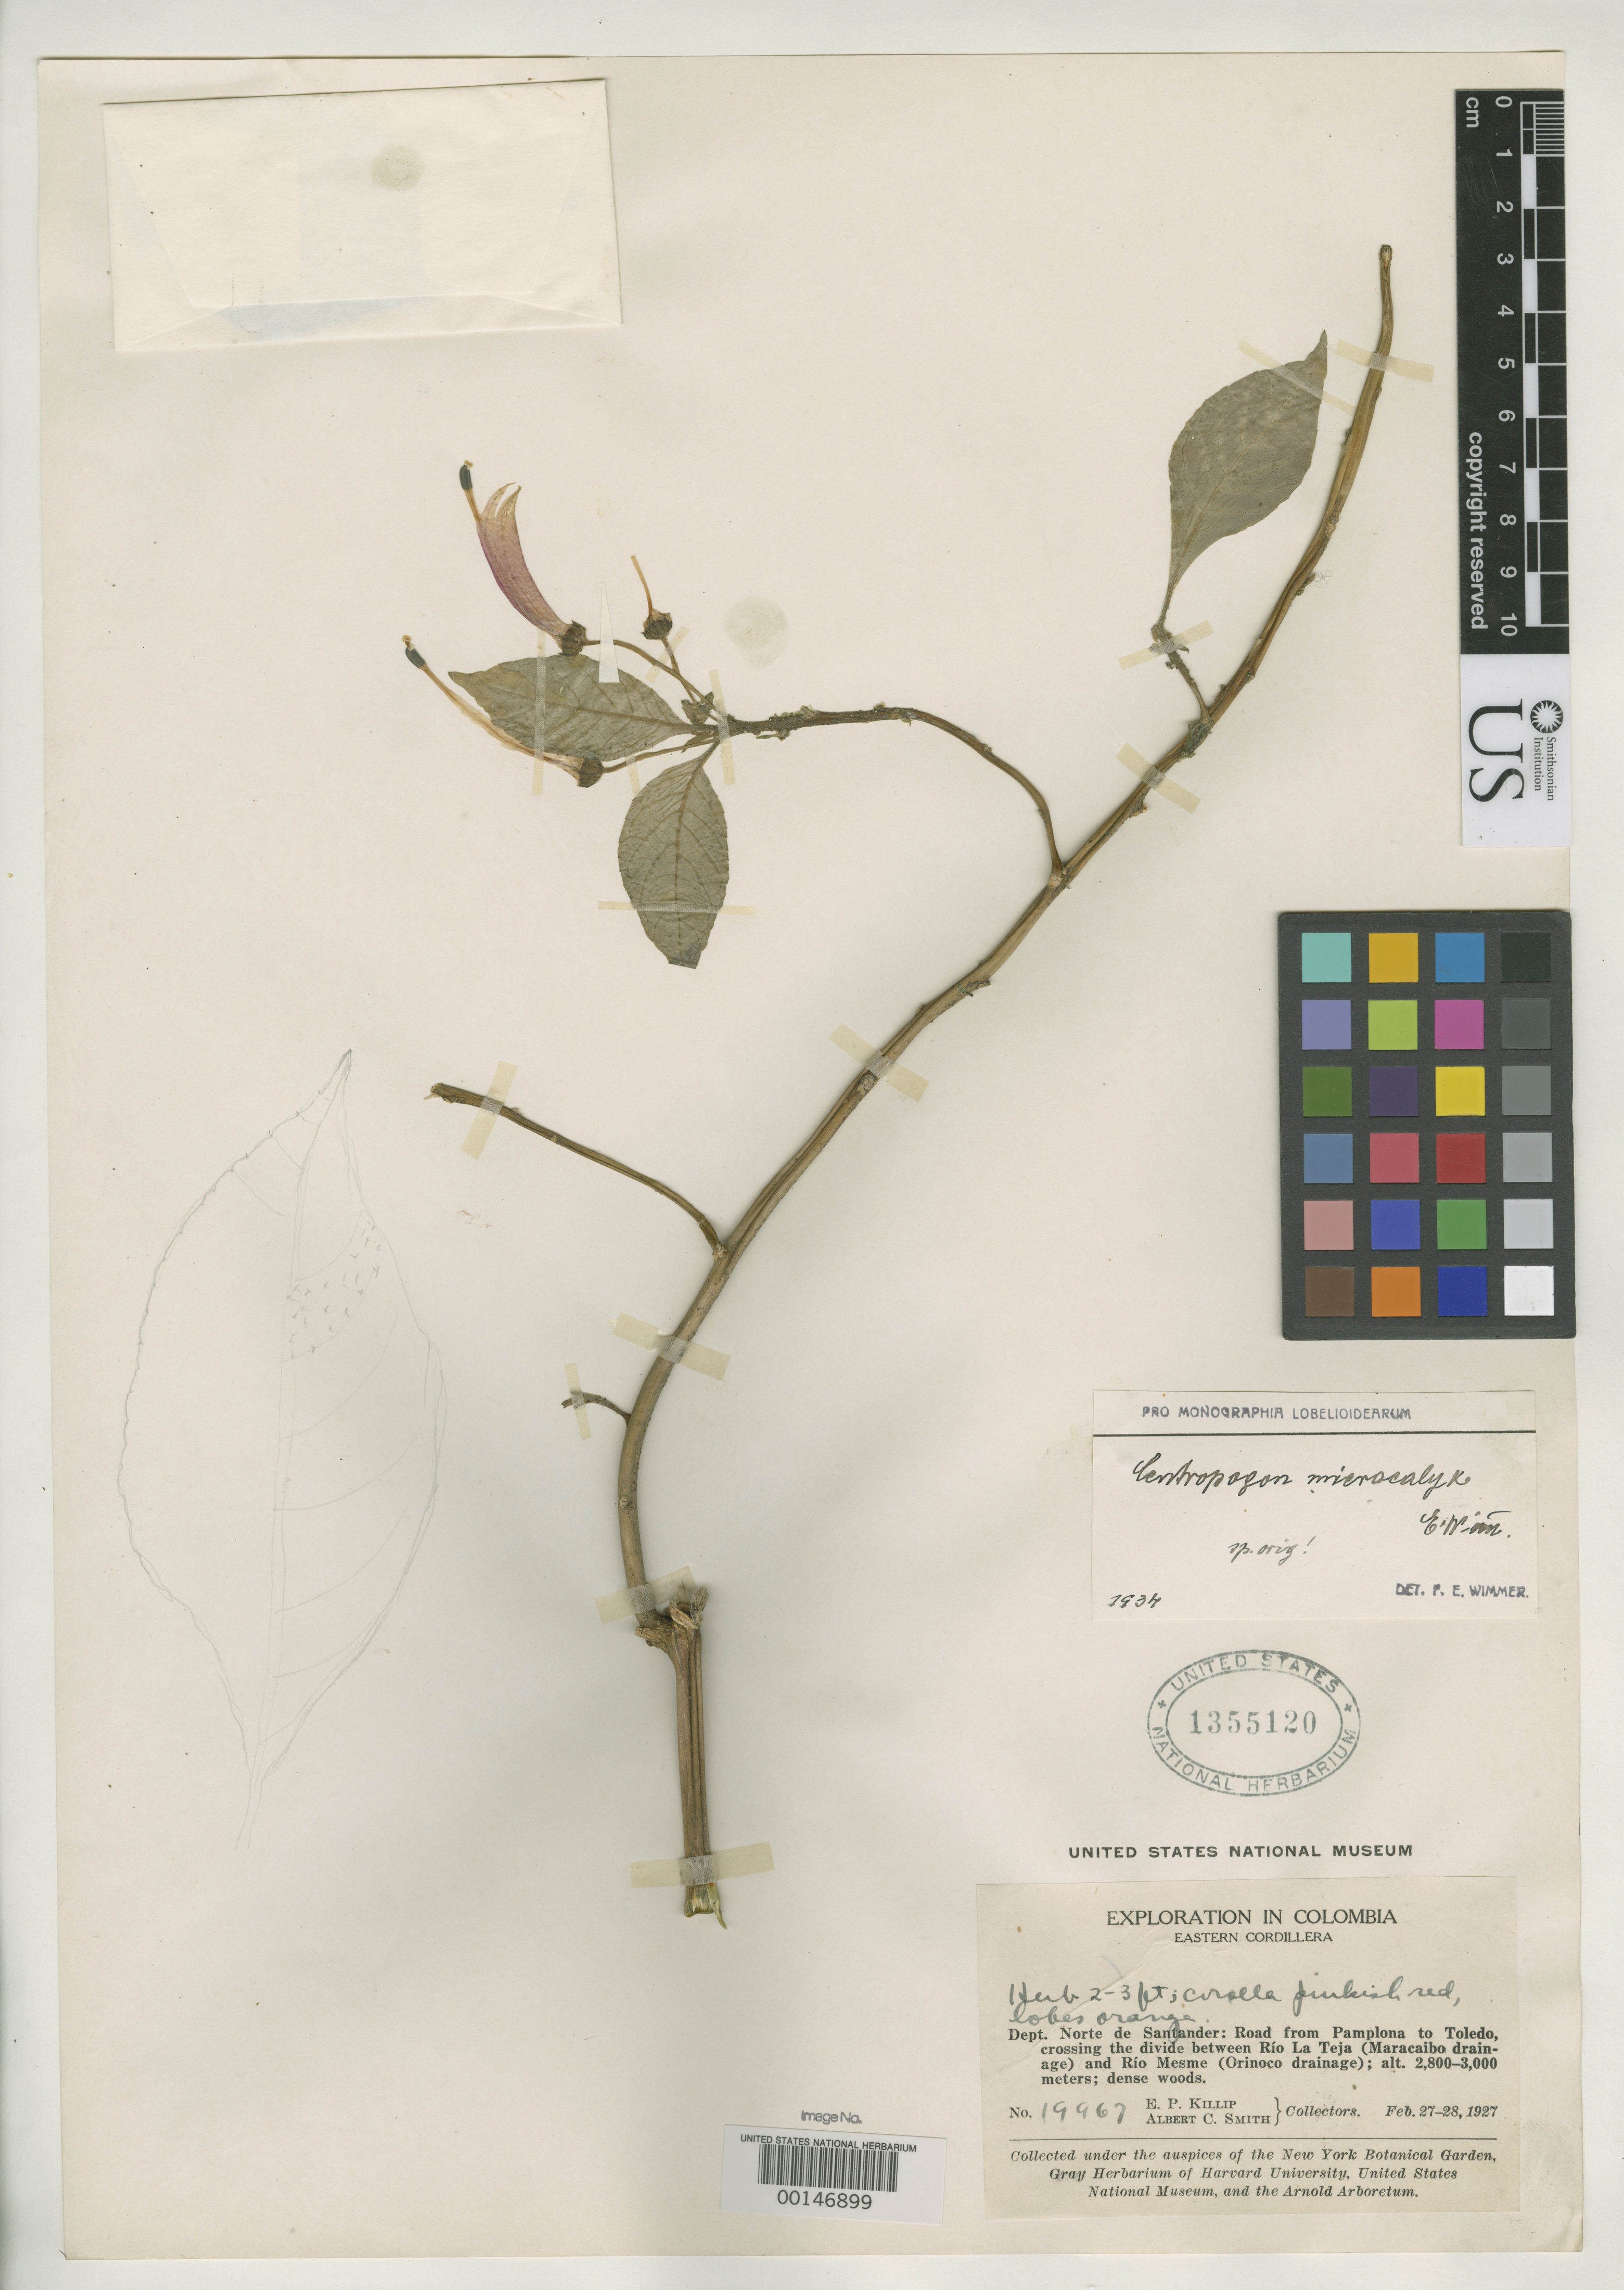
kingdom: Plantae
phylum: Tracheophyta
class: Magnoliopsida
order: Asterales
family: Campanulaceae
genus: Centropogon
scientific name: Centropogon microcalyx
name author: E. Wimm.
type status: Holotype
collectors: E. P. Killip & A. C. Smith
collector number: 19697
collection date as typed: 27 Feb 1927 to 28 Feb 1927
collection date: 1927-02-27/1927-02-28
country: Colombia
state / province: Norte de Santander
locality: E Cordillera, road from Pamplona to Toledo, divide between Rio Teja (Maracaibo Drainage) & Rio Mesme (Orinoco Drainage).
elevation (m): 2800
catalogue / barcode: US 1355120